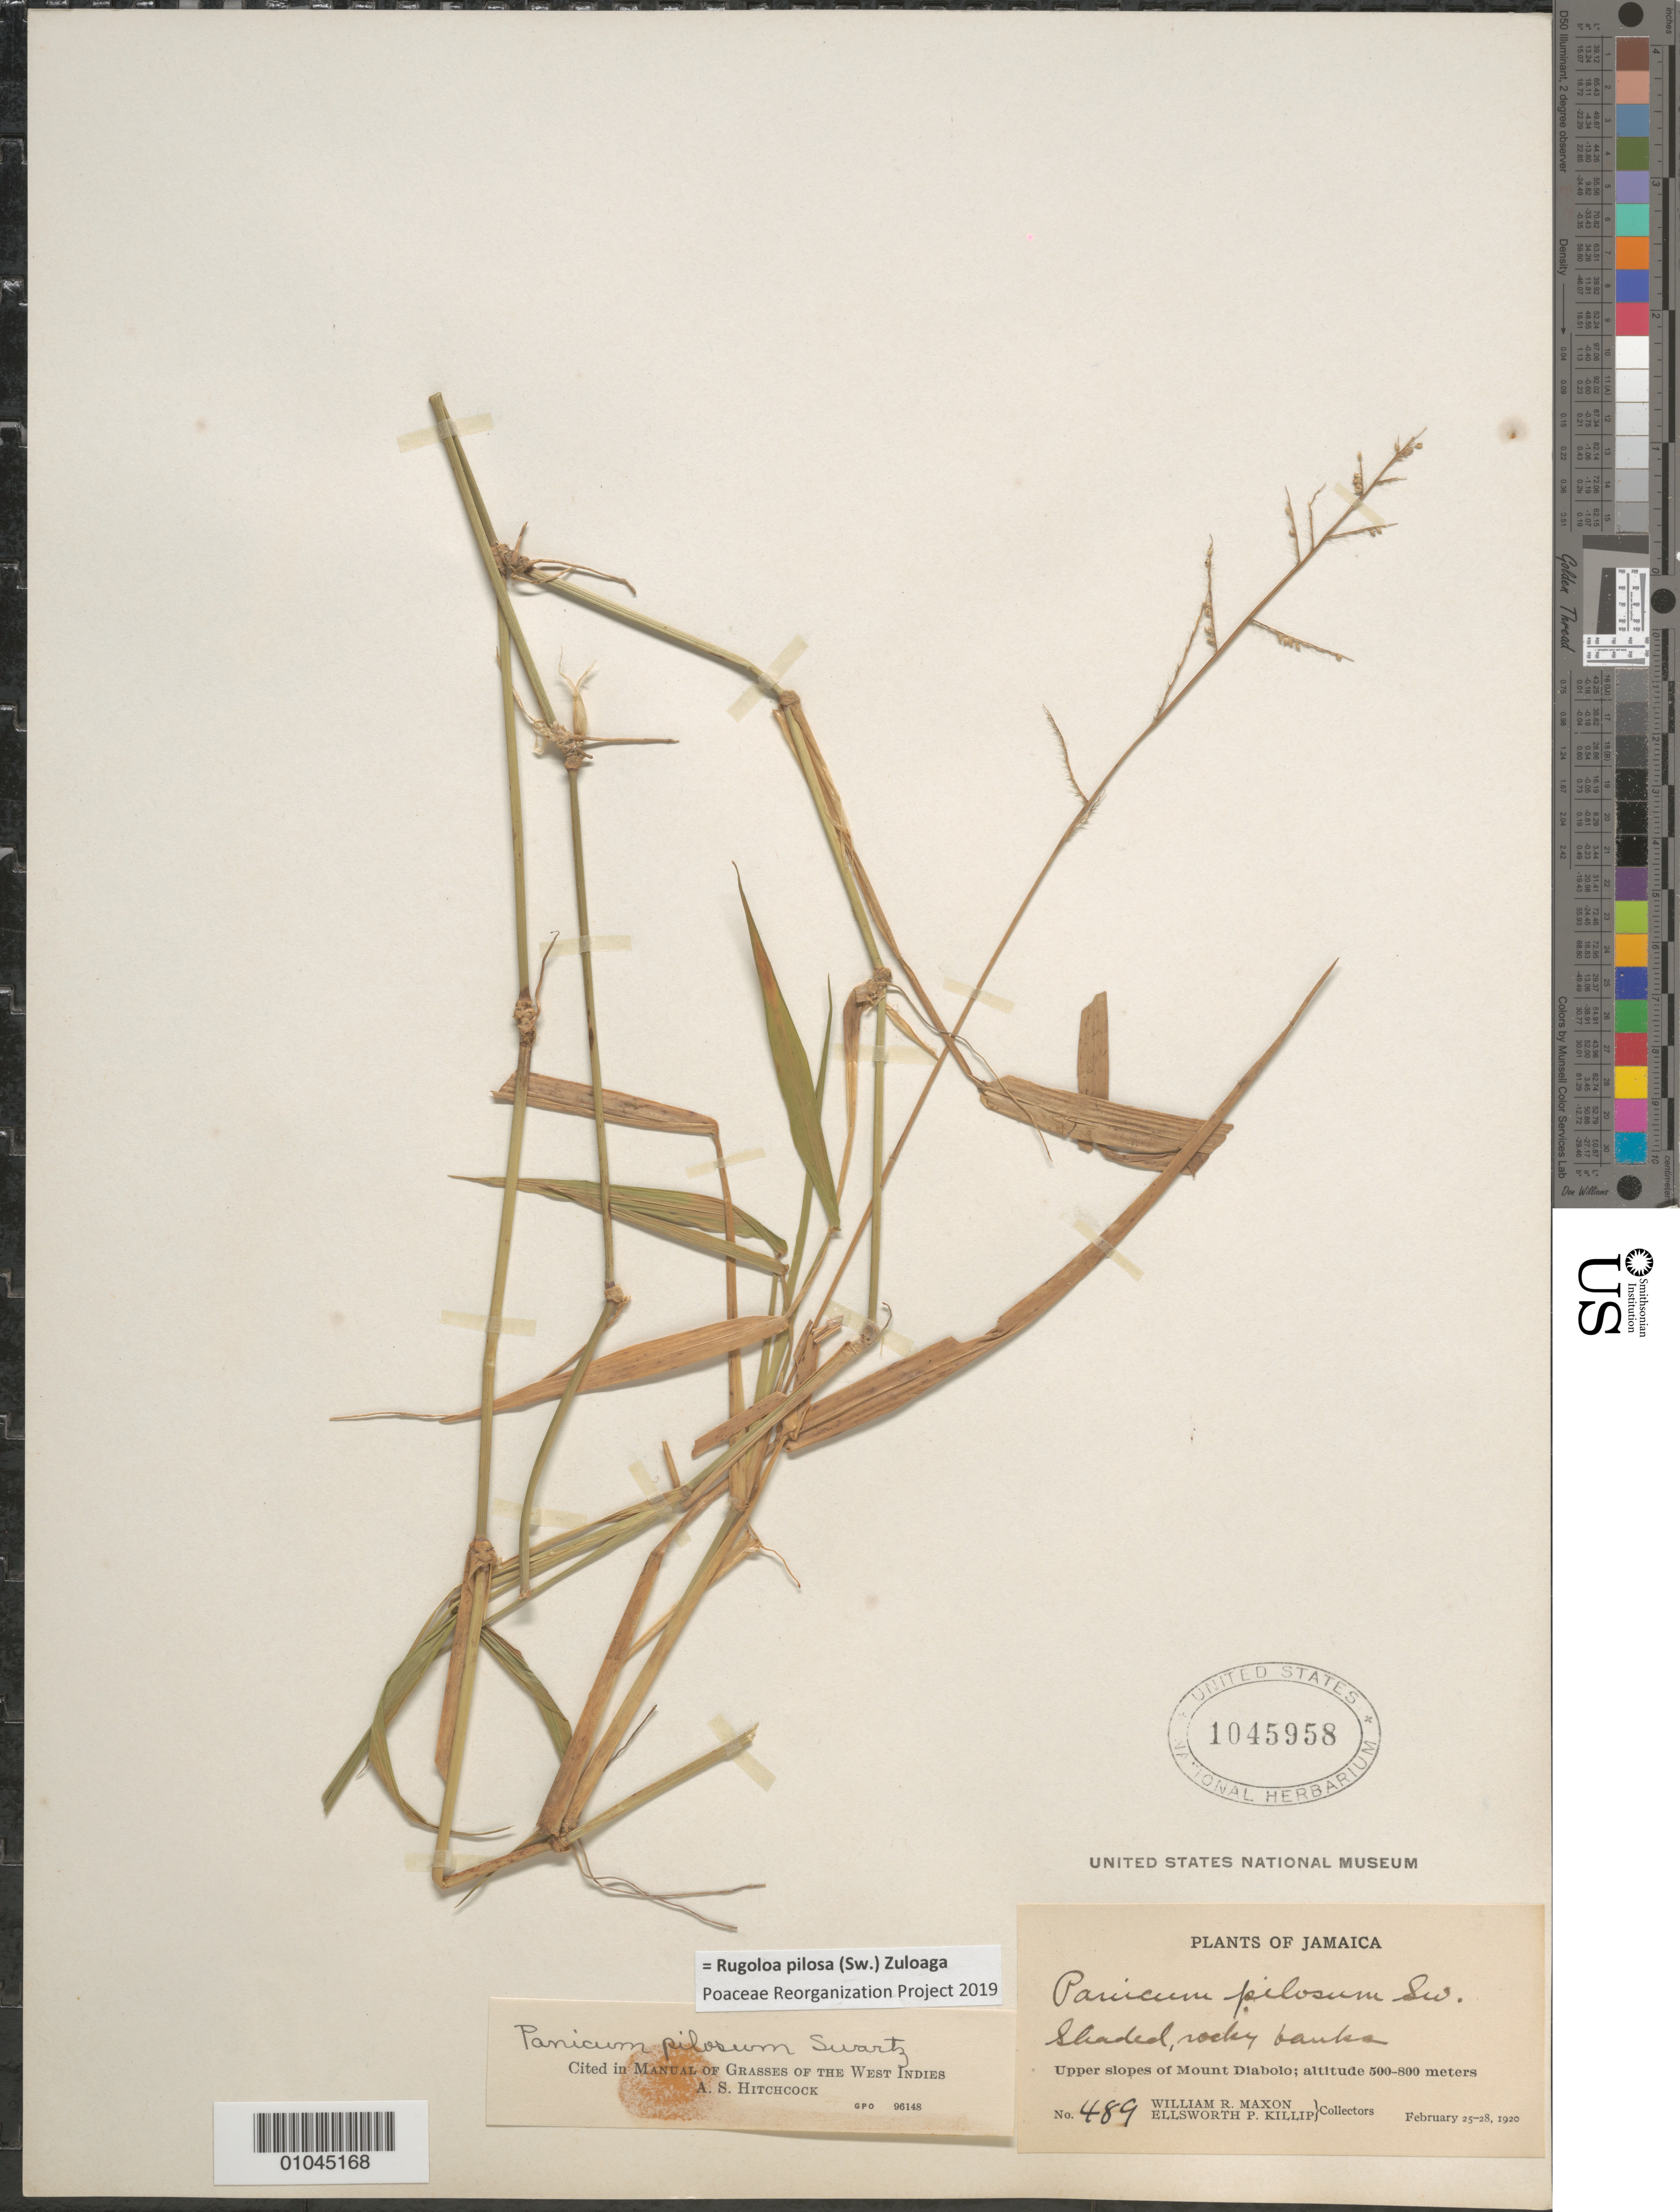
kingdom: Plantae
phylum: Tracheophyta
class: Liliopsida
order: Poales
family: Poaceae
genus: Panicum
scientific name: Panicum pilosum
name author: Sw.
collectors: W. R. Maxon & E. P. Killip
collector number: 489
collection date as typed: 25 Feb 1920 to 28 Feb 1920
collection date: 1920-02-25/1920-02-28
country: Jamaica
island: Jamaica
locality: Upper slopes of Mount Diabolo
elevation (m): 500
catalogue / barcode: US 1045958